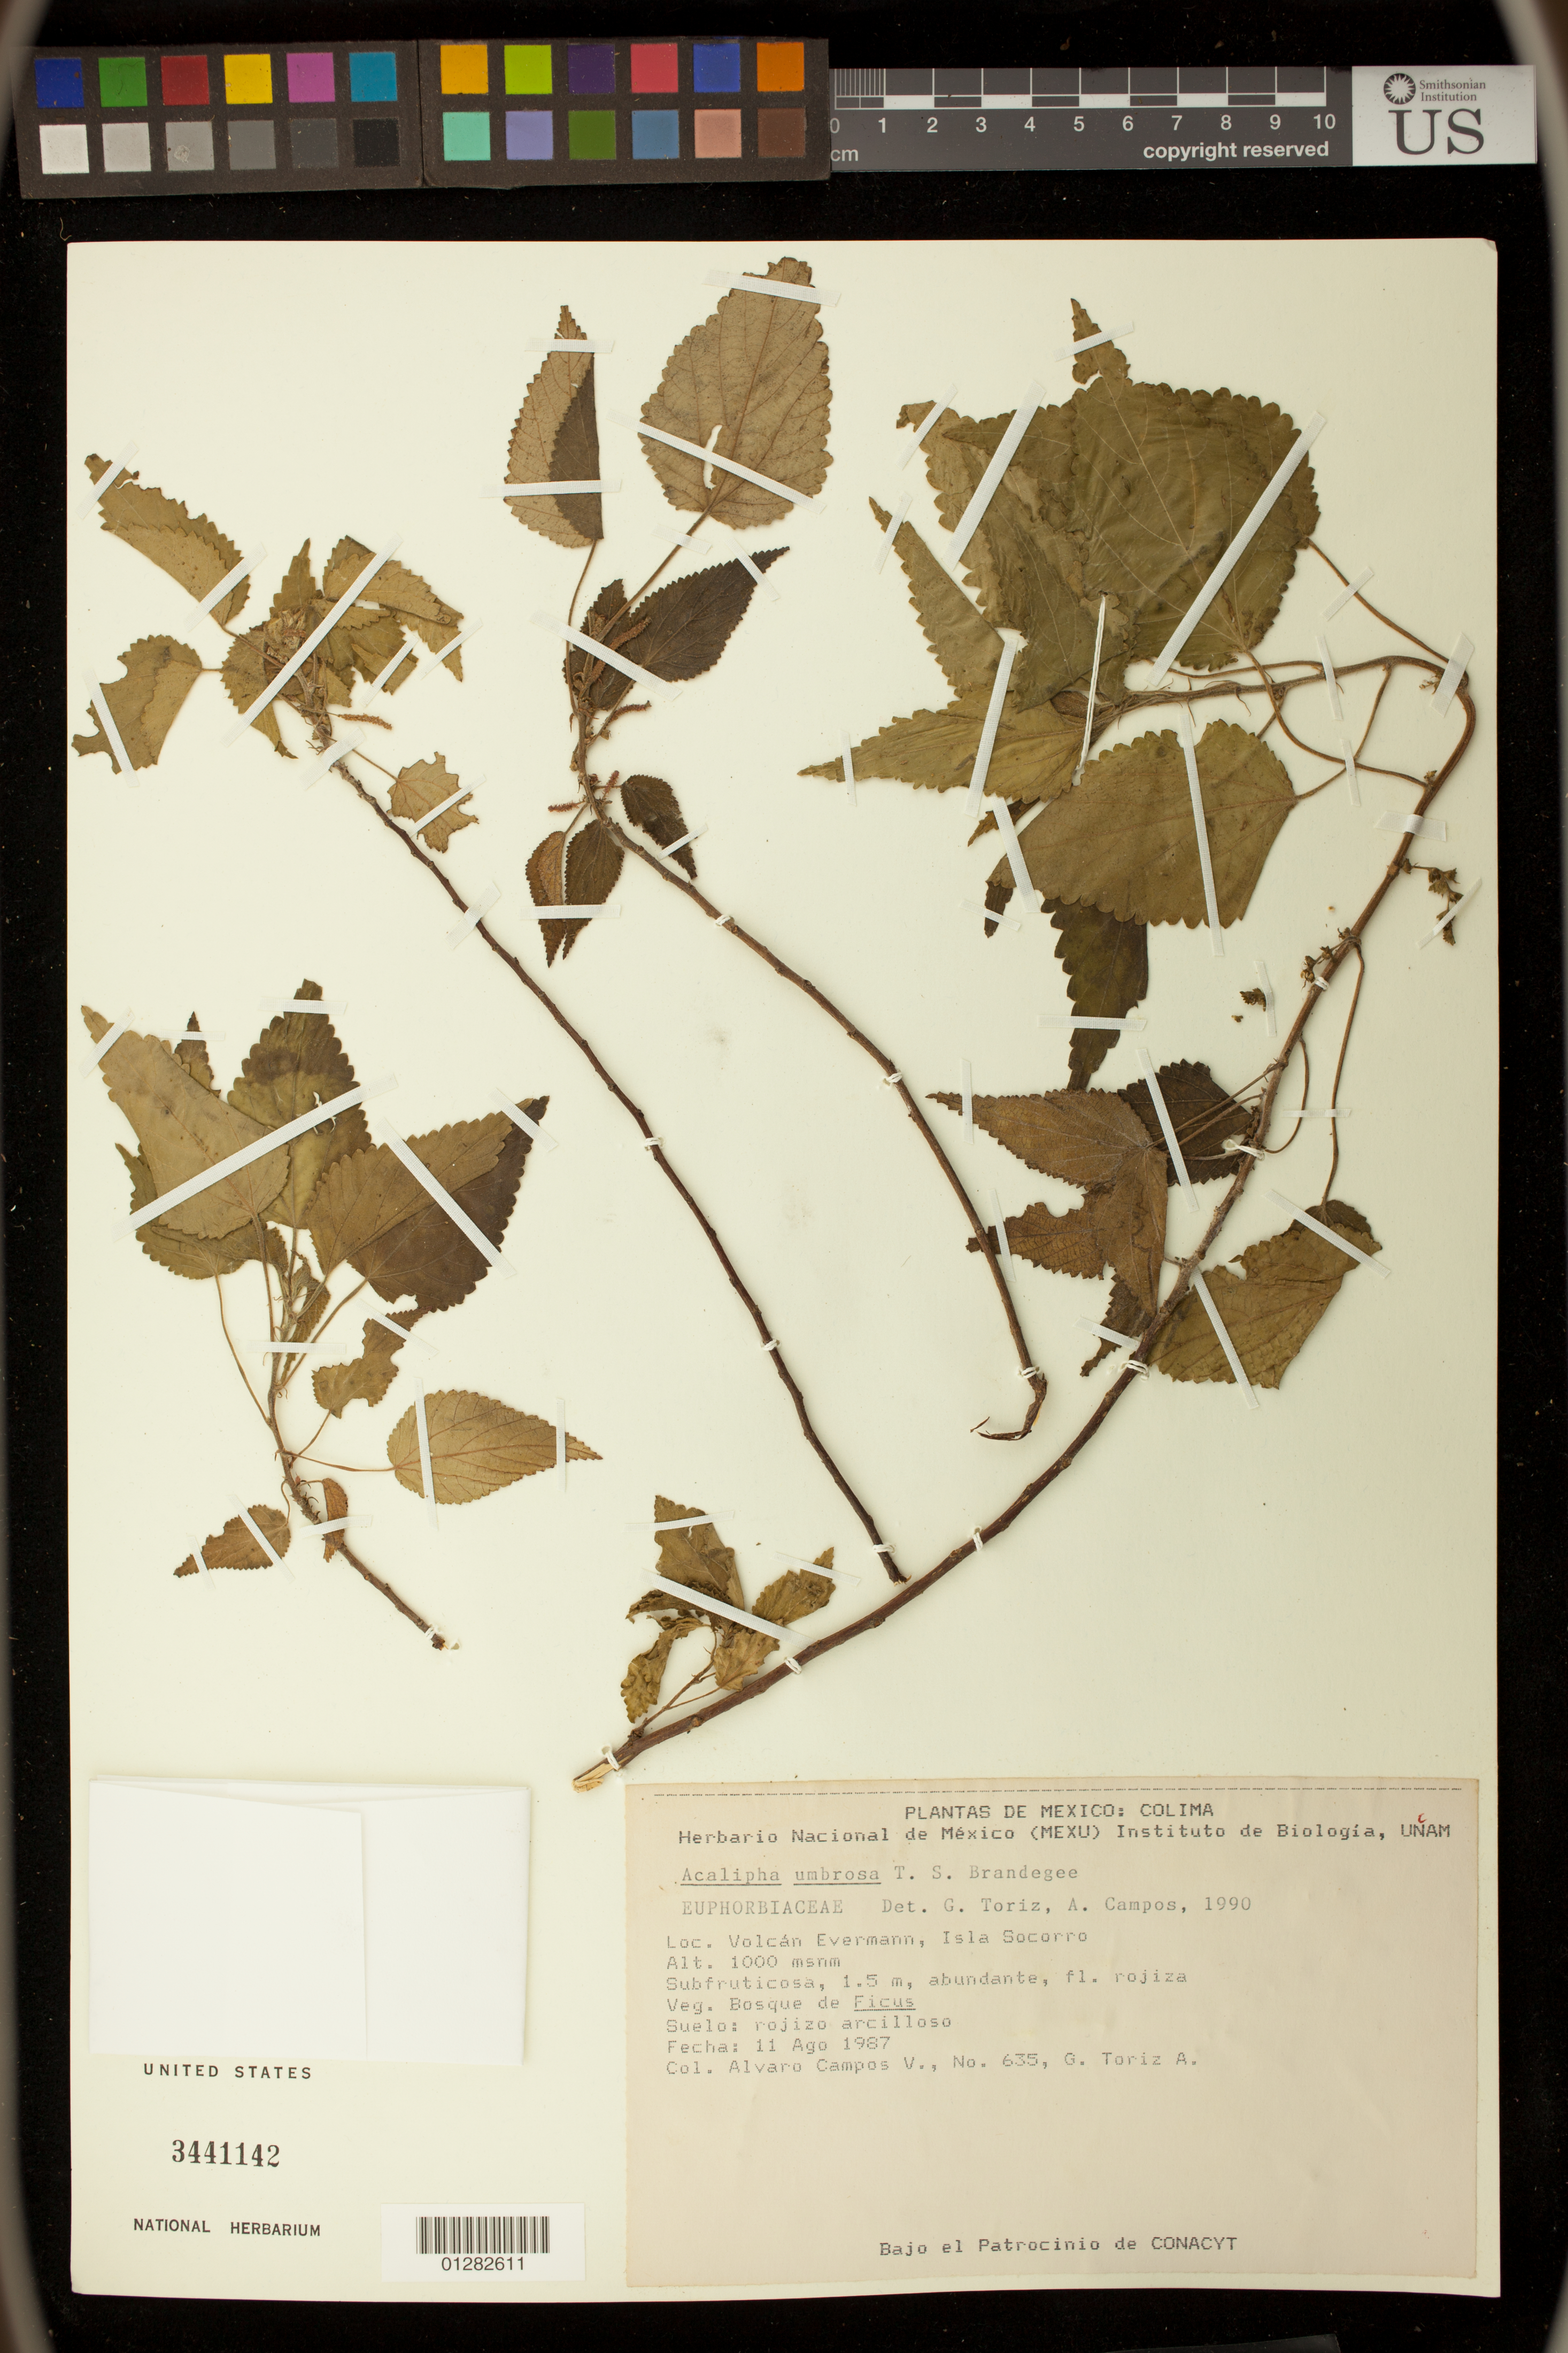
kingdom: Plantae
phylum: Tracheophyta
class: Magnoliopsida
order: Malpighiales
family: Euphorbiaceae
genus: Acalypha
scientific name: Acalypha umbrosa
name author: Brandegee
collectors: R. L. Wilbur & C. Wilbur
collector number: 635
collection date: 1987-08-11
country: Mexico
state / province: Colima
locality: Volcan Evermann, Isla Socorro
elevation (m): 1000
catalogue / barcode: US 3441142